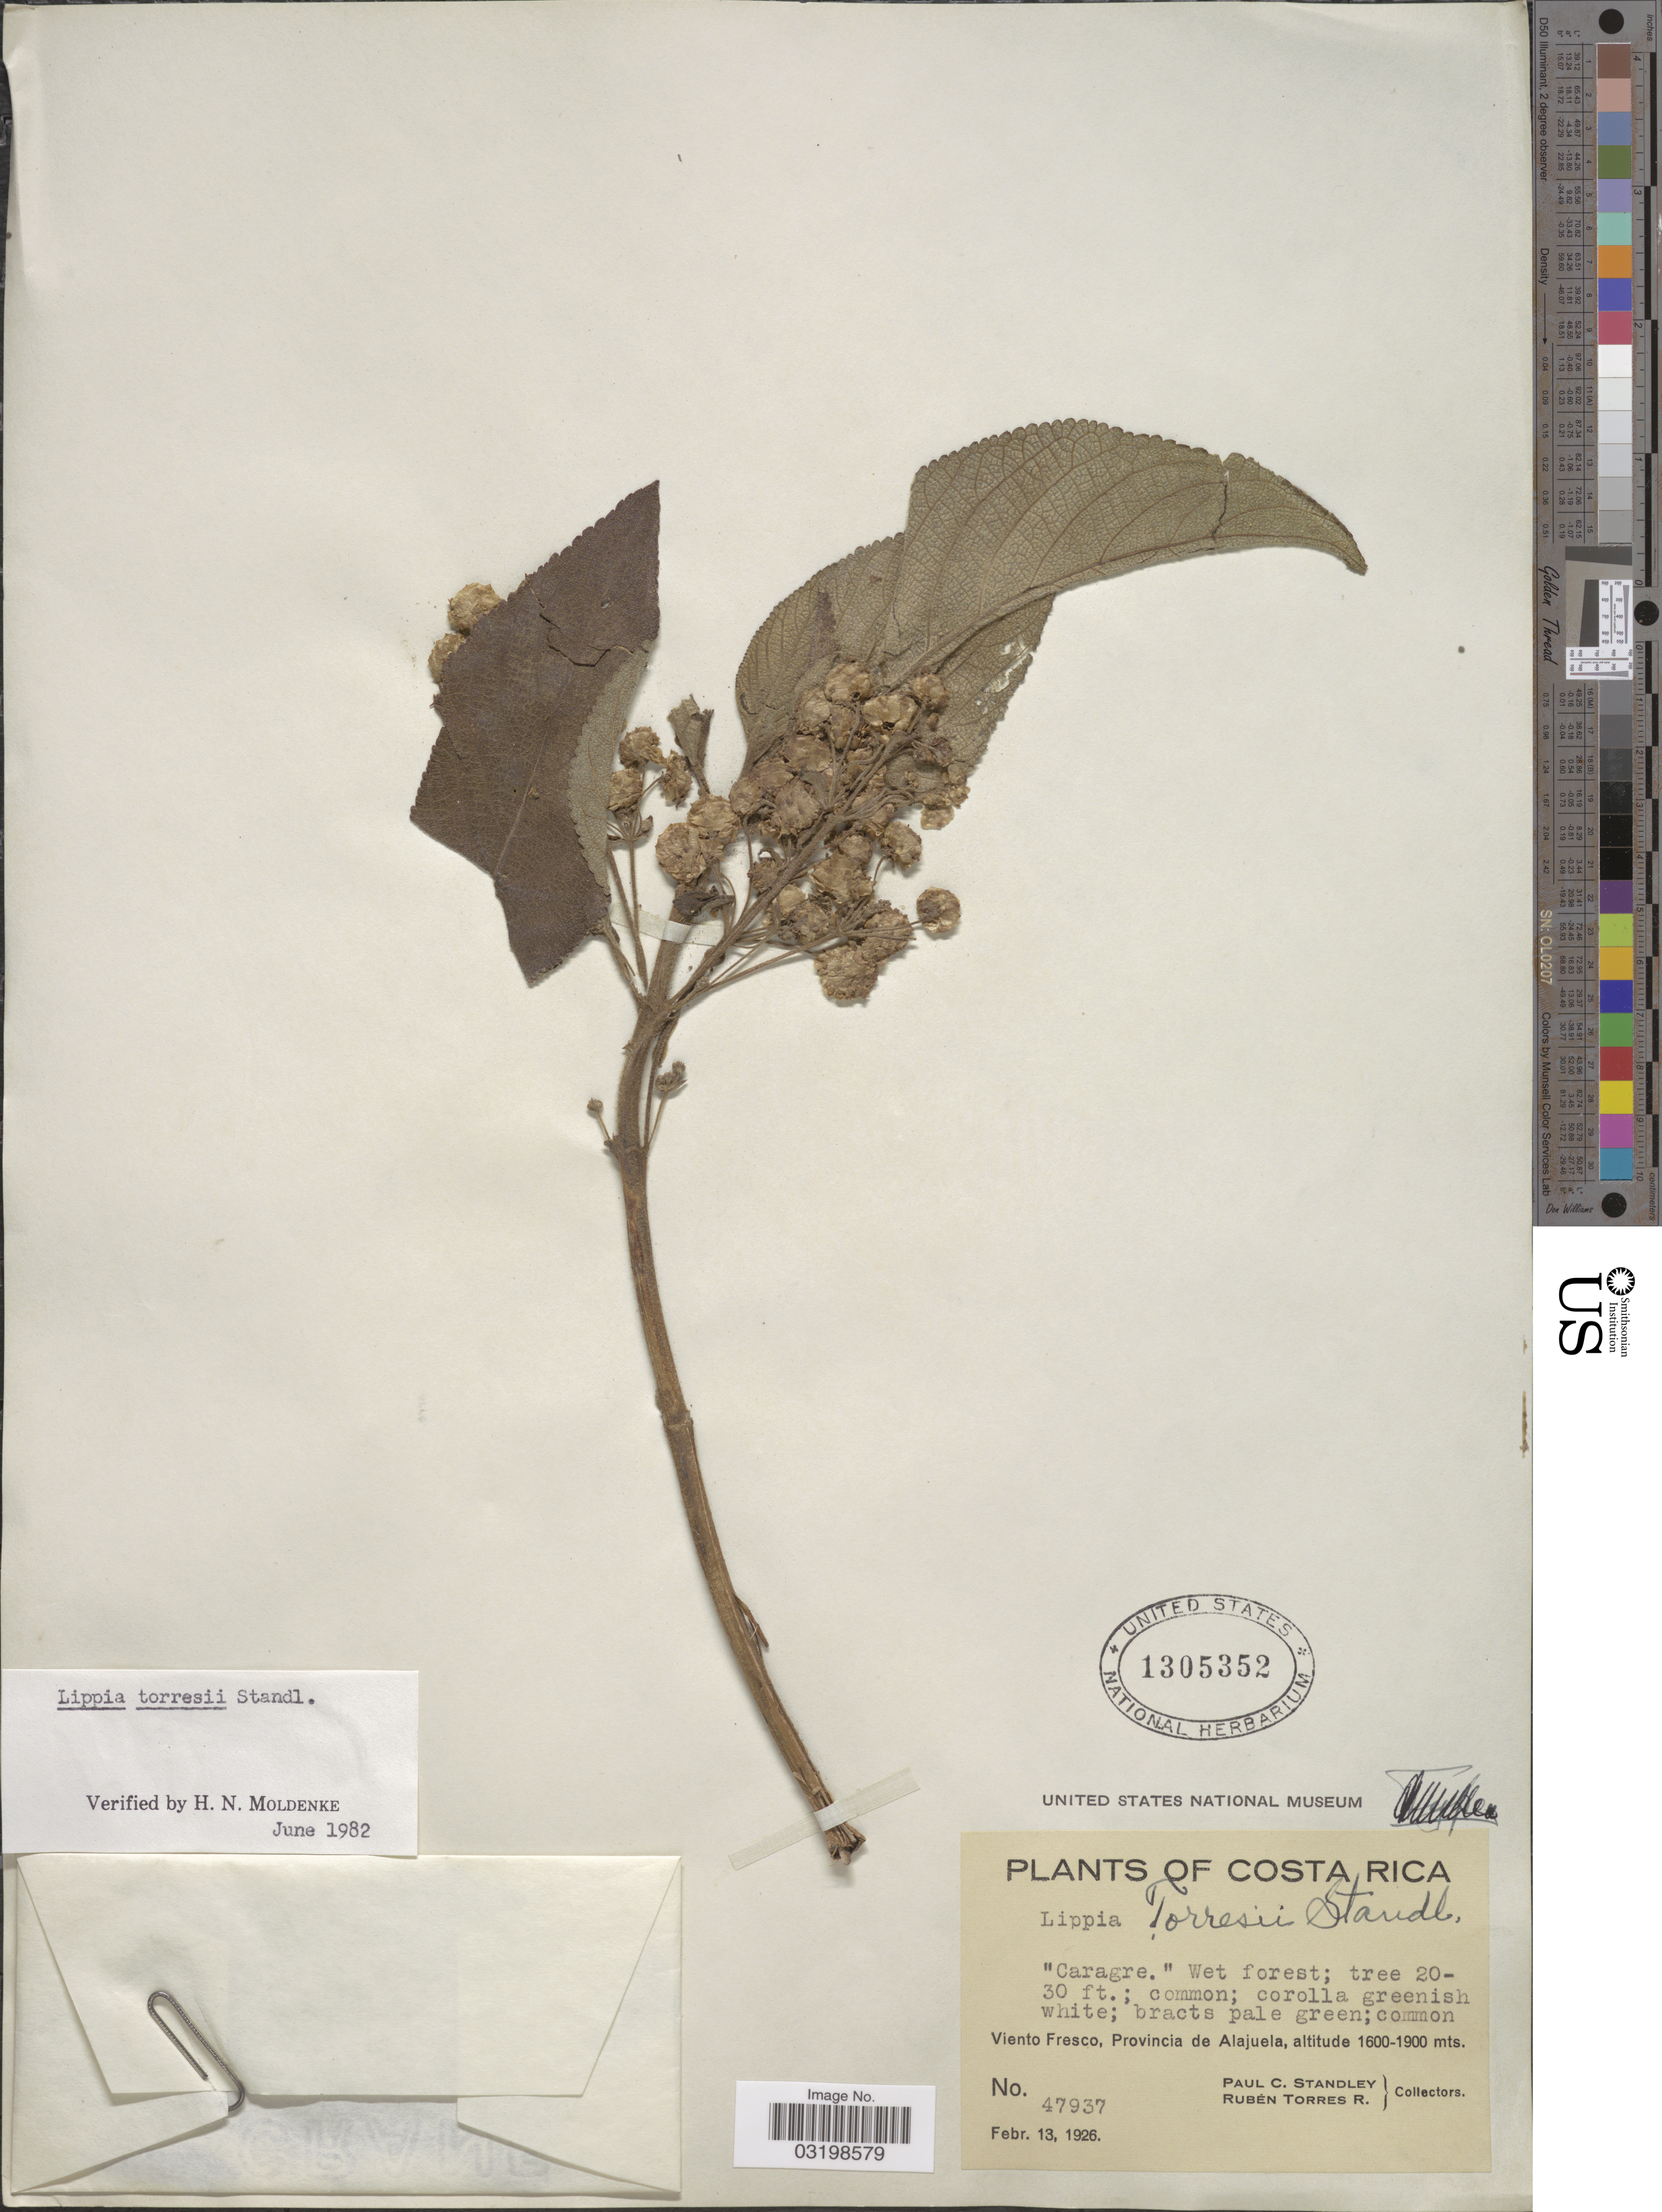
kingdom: Plantae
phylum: Tracheophyta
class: Magnoliopsida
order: Lamiales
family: Verbenaceae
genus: Lippia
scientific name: Lippia umbellata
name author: Cav.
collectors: P. C. Standley & R. Torres Rojas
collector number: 47937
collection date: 1926-02-13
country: Costa Rica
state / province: Alajuela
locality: Viento Fresco.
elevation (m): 1600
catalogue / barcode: US 1305352